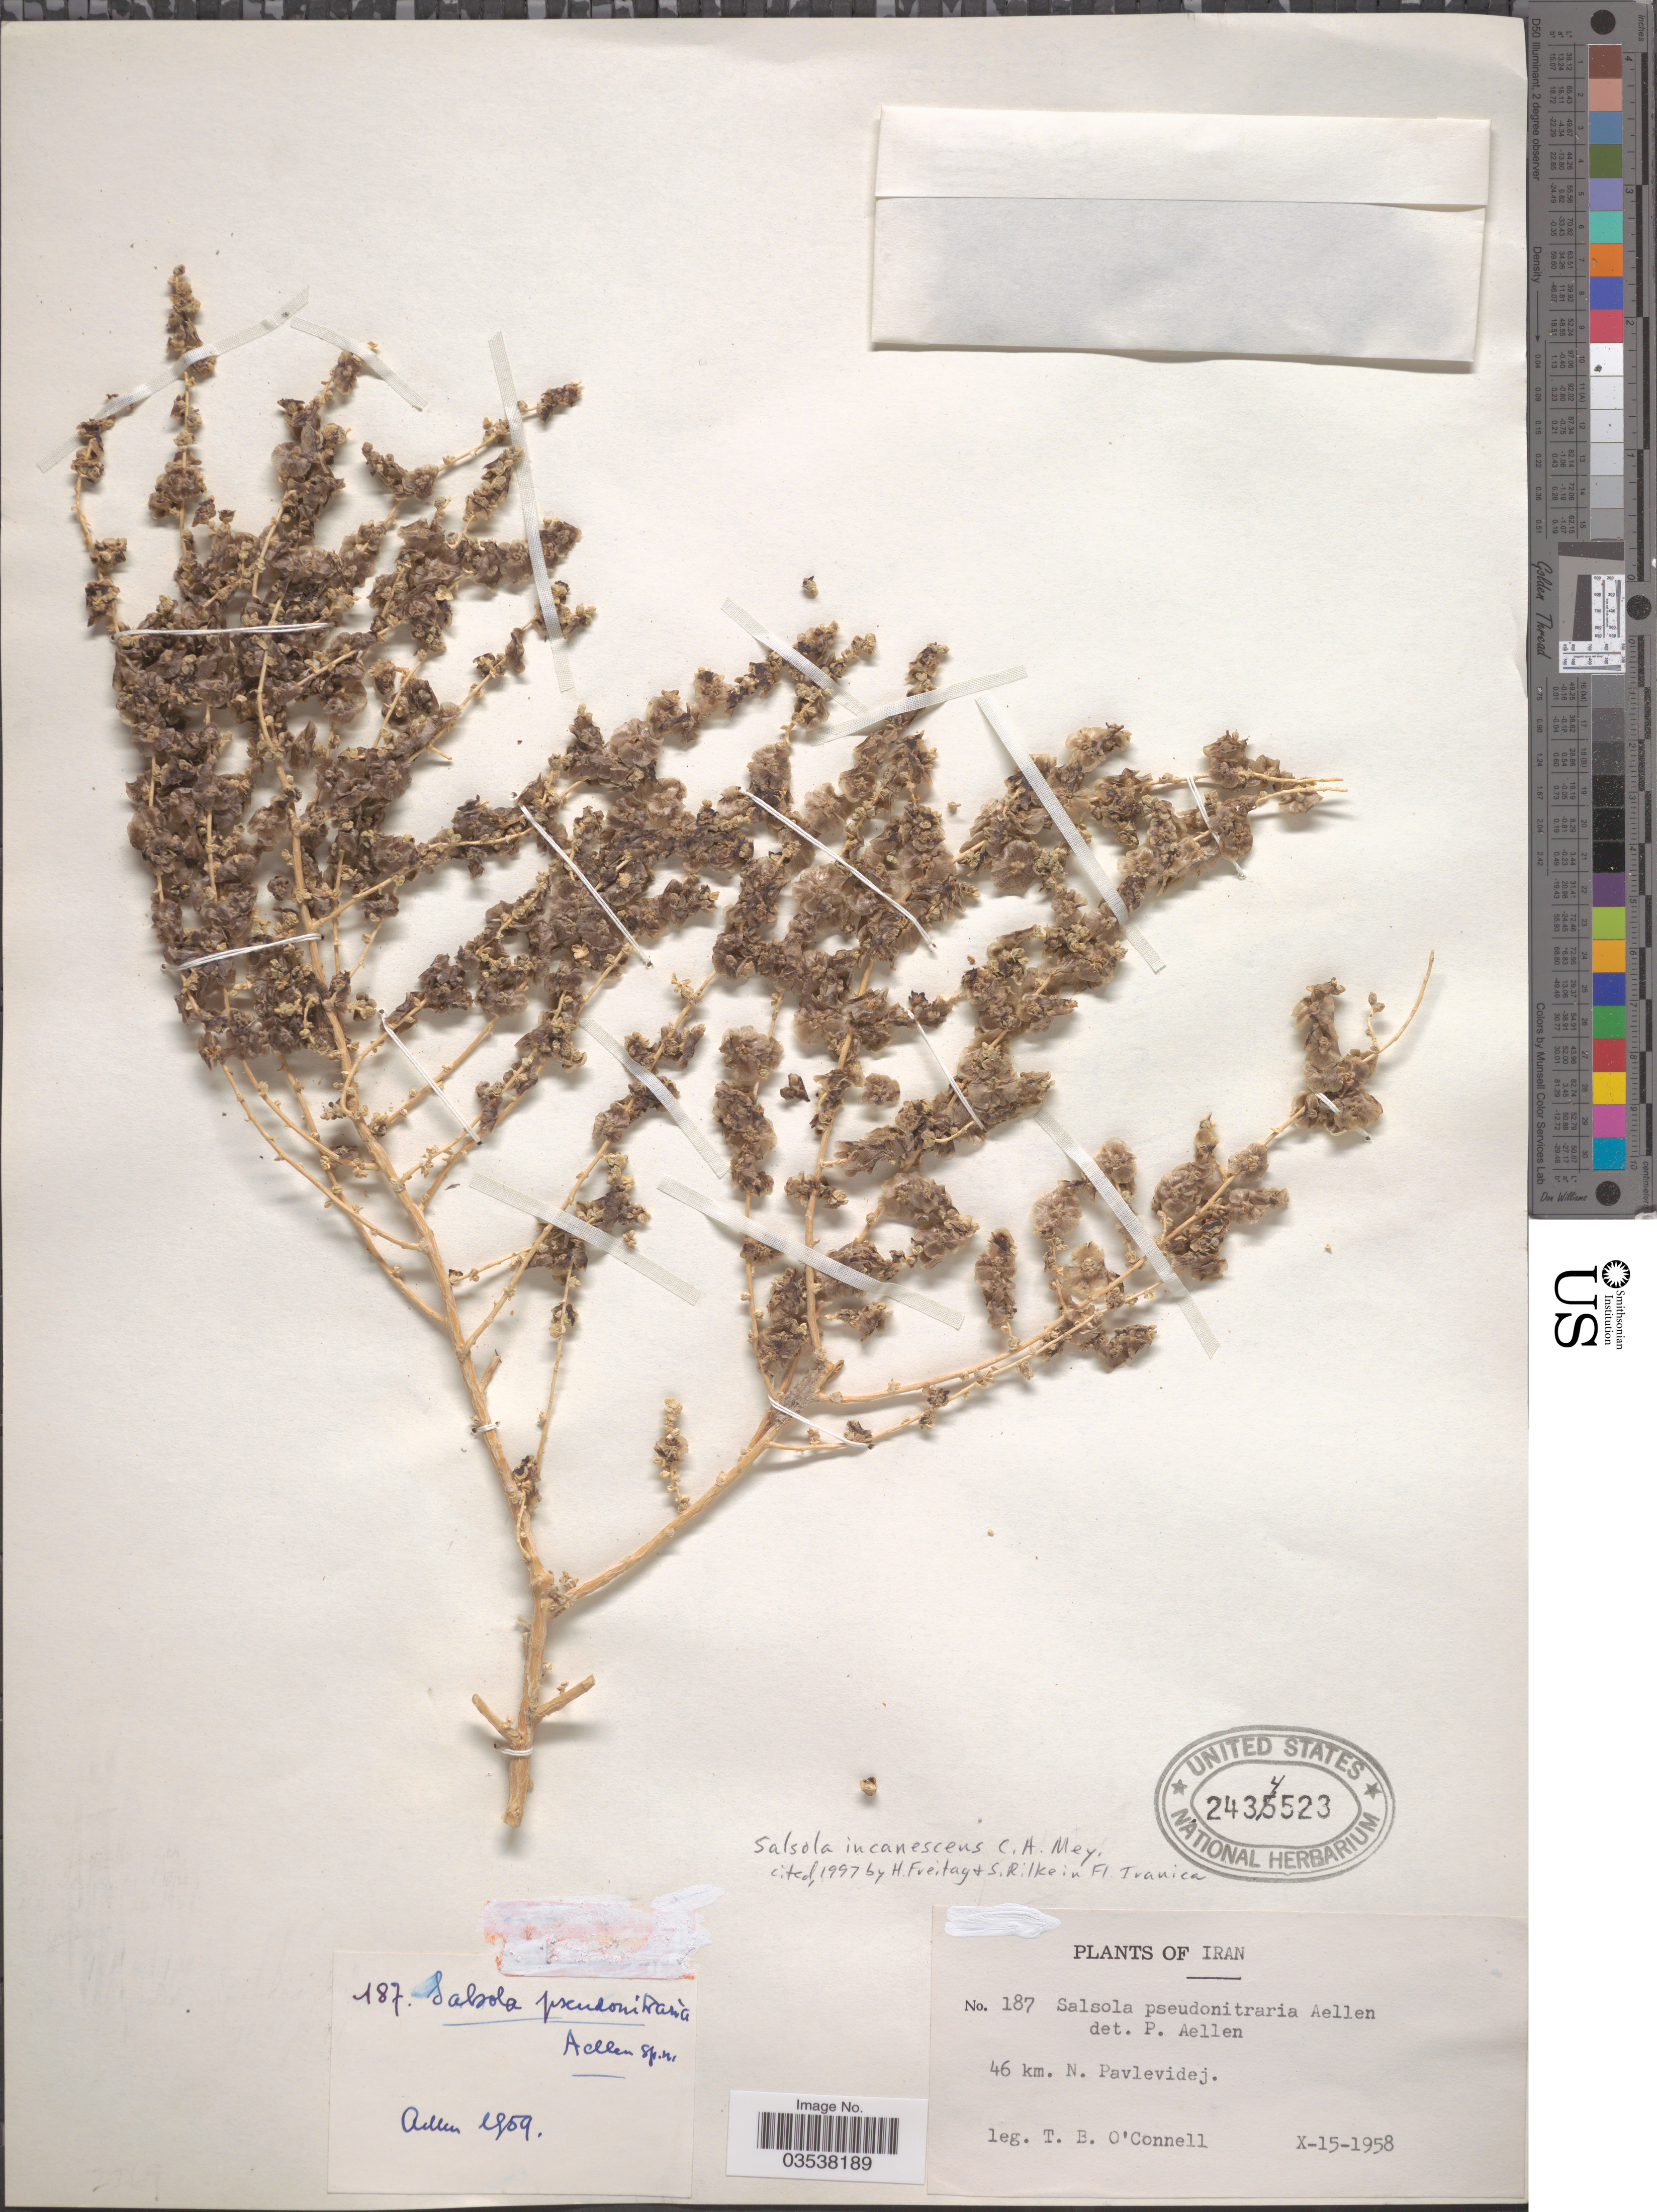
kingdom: Plantae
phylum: Tracheophyta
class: Magnoliopsida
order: Caryophyllales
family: Amaranthaceae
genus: Caroxylon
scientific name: Caroxylon incanescens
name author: (C.A. Mey.) Akhani & Roalson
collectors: T. O'connell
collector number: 187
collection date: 1958-10-15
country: Iran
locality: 46 km. N. Pavlevidej.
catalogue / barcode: US 2434523